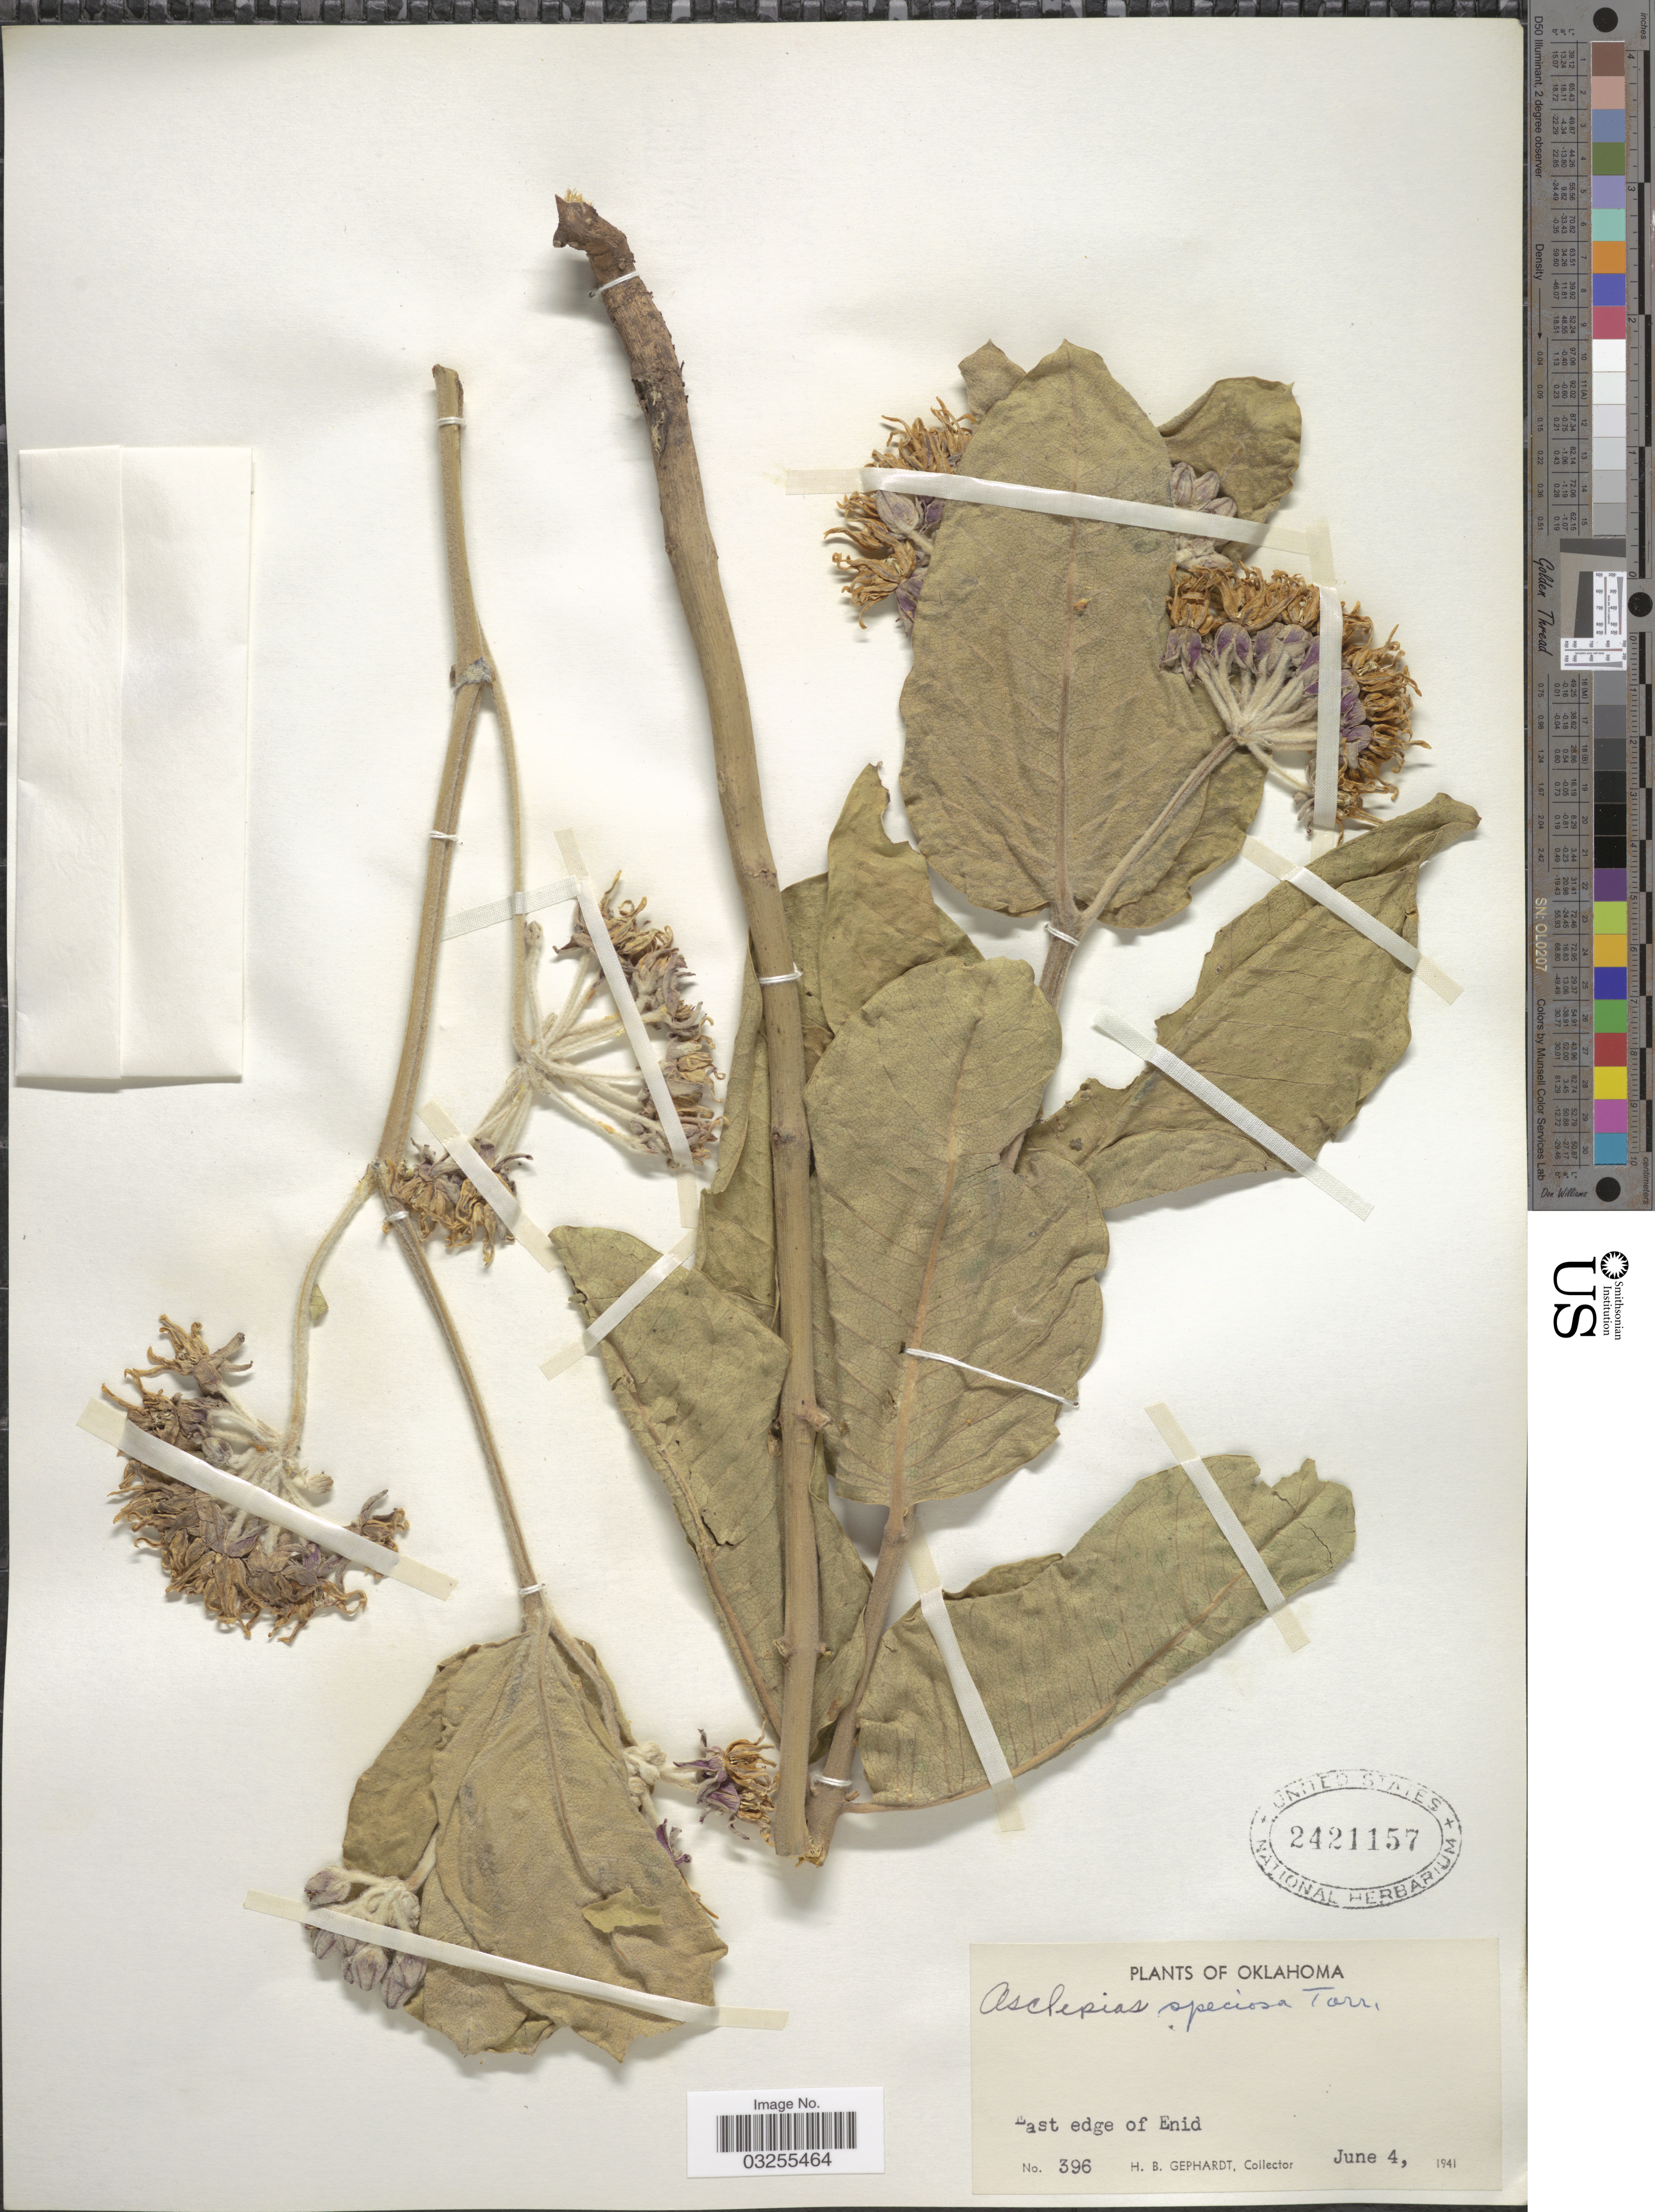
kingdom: Plantae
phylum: Tracheophyta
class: Magnoliopsida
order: Gentianales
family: Apocynaceae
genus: Asclepias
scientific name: Asclepias speciosa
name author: Torr.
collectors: H. Gephardt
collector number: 396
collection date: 1941-06-04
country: United States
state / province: Oklahoma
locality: East edge of Enid.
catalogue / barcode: US 2421157